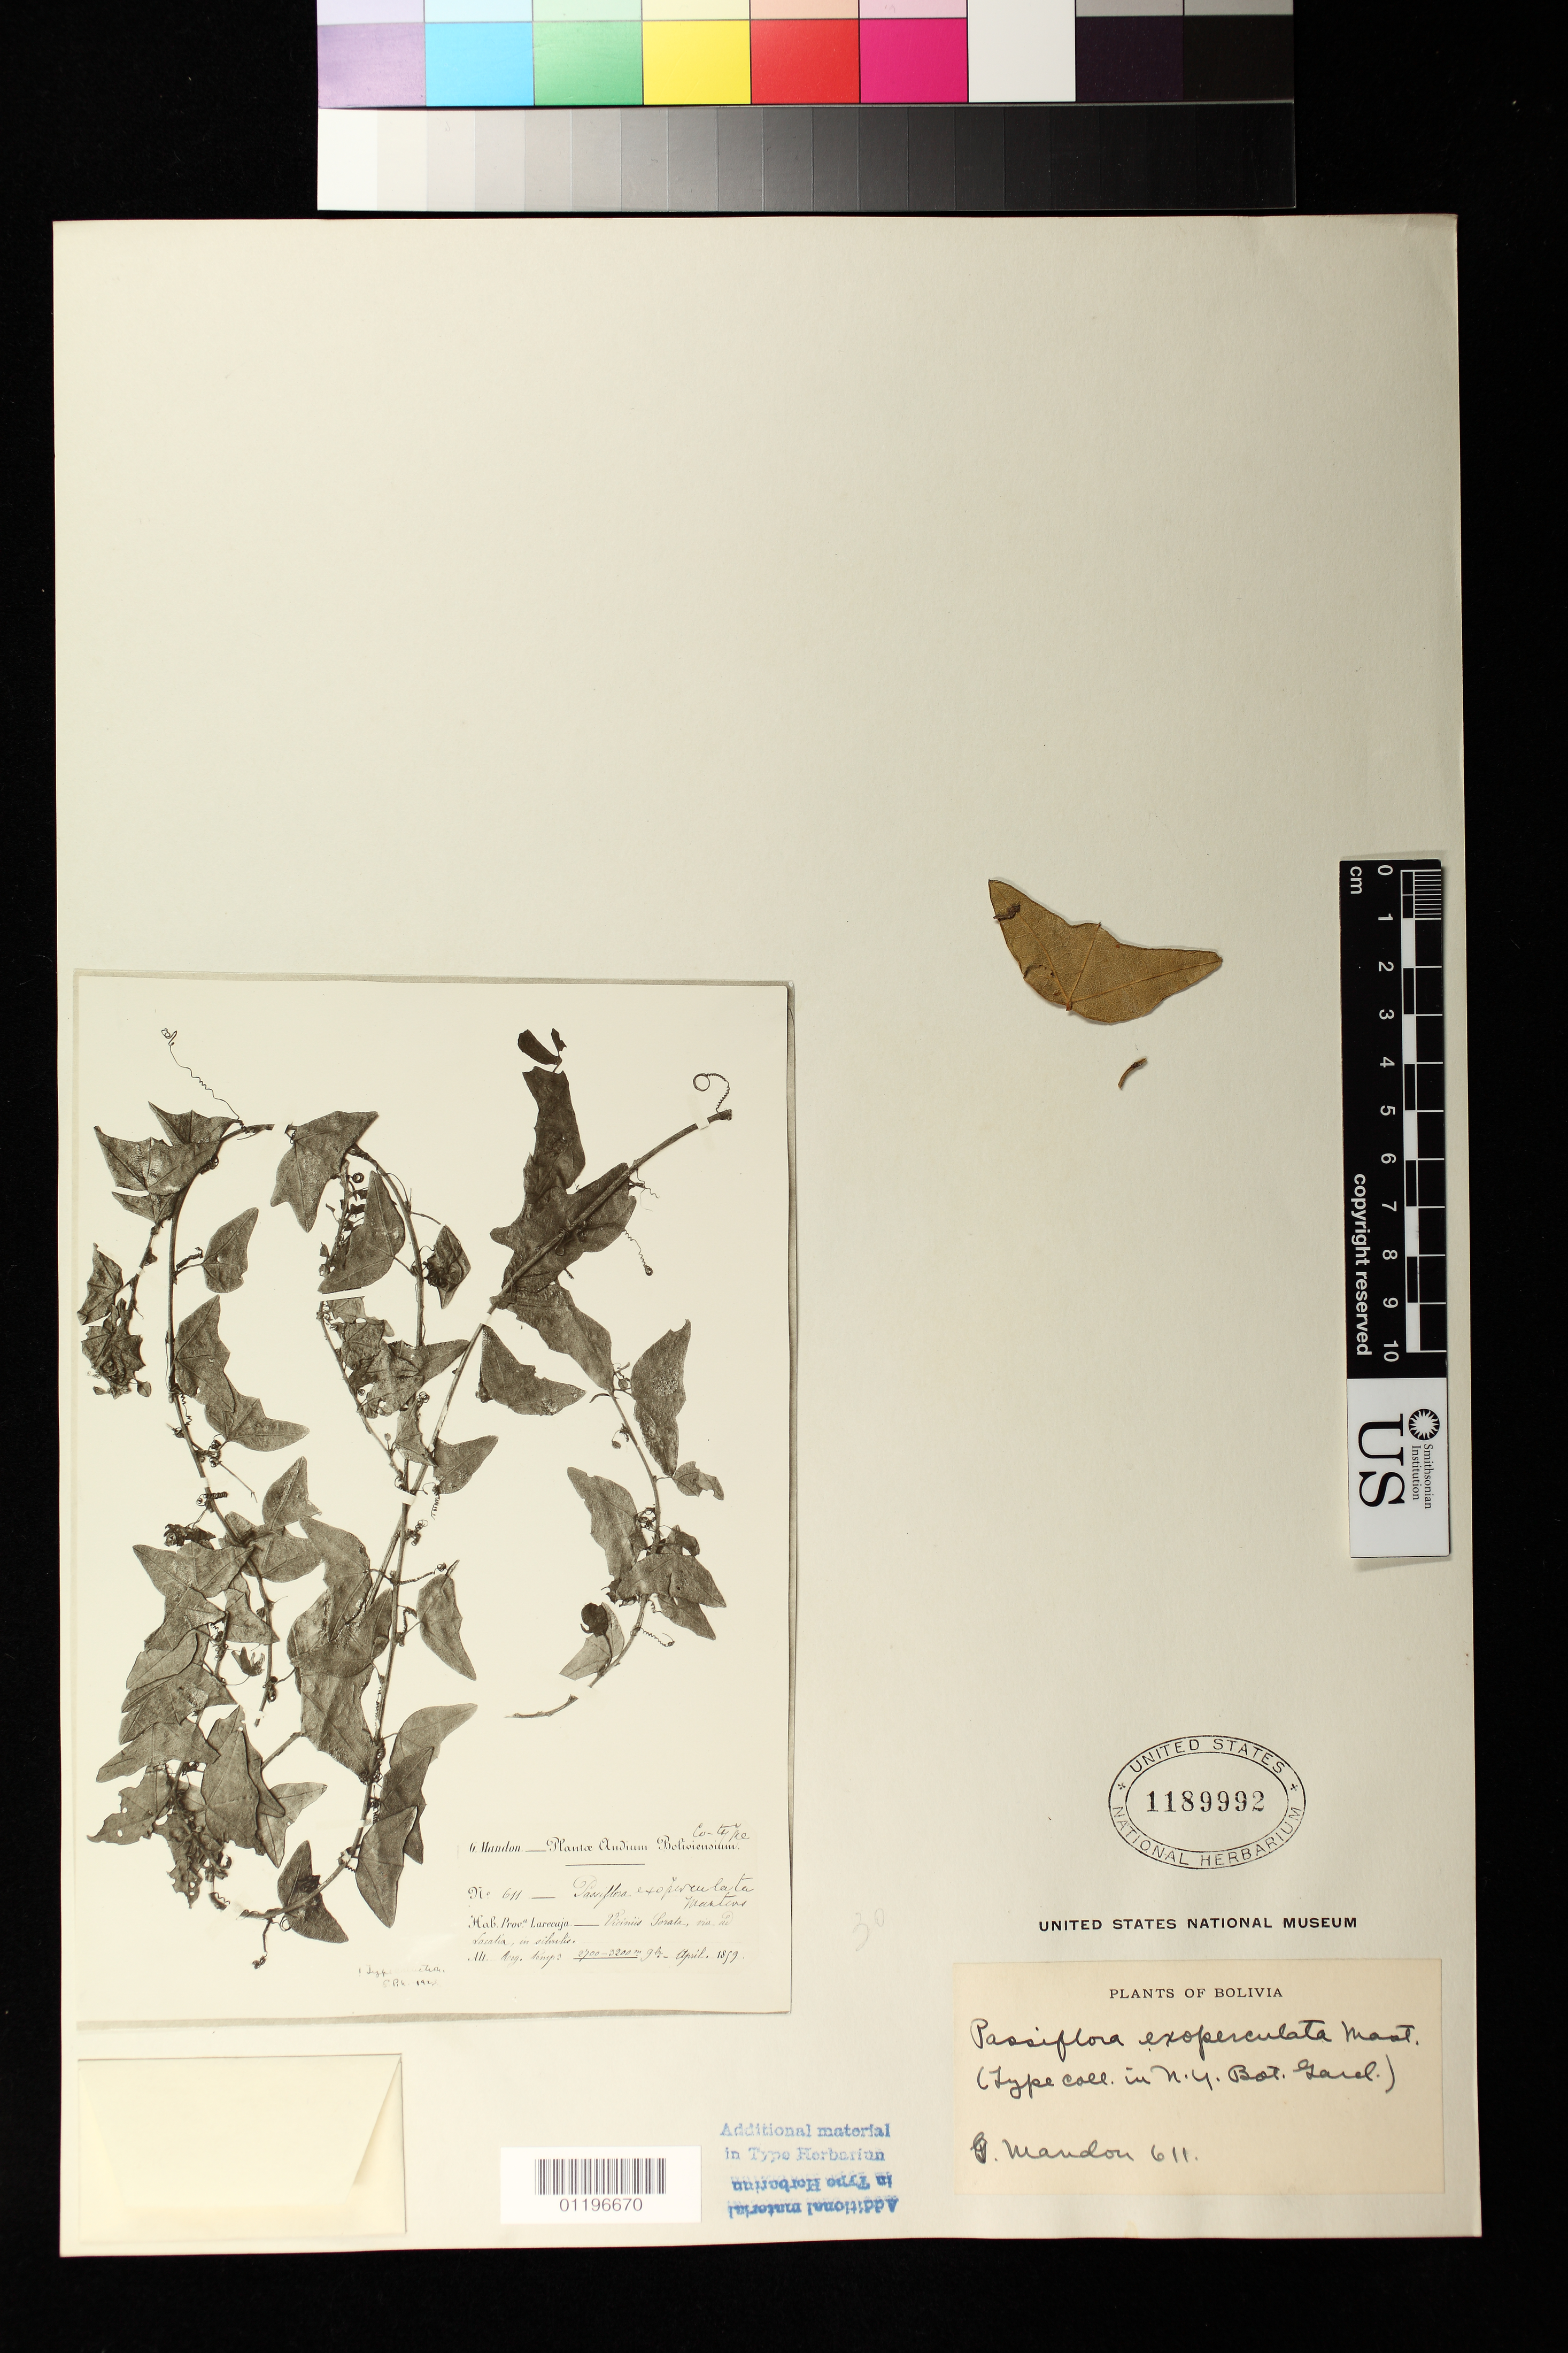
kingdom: Plantae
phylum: Tracheophyta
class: Magnoliopsida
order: Malpighiales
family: Passifloraceae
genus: Passiflora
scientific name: Passiflora exoperculata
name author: Mast. in Mart.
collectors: G. Mandon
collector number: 611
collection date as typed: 09 Apr 1879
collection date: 1879-04-09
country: Bolivia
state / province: La Paz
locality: Prov. Larecaja, viciniis Sorata, via ad Lacalia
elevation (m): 2700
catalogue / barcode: US 1189992